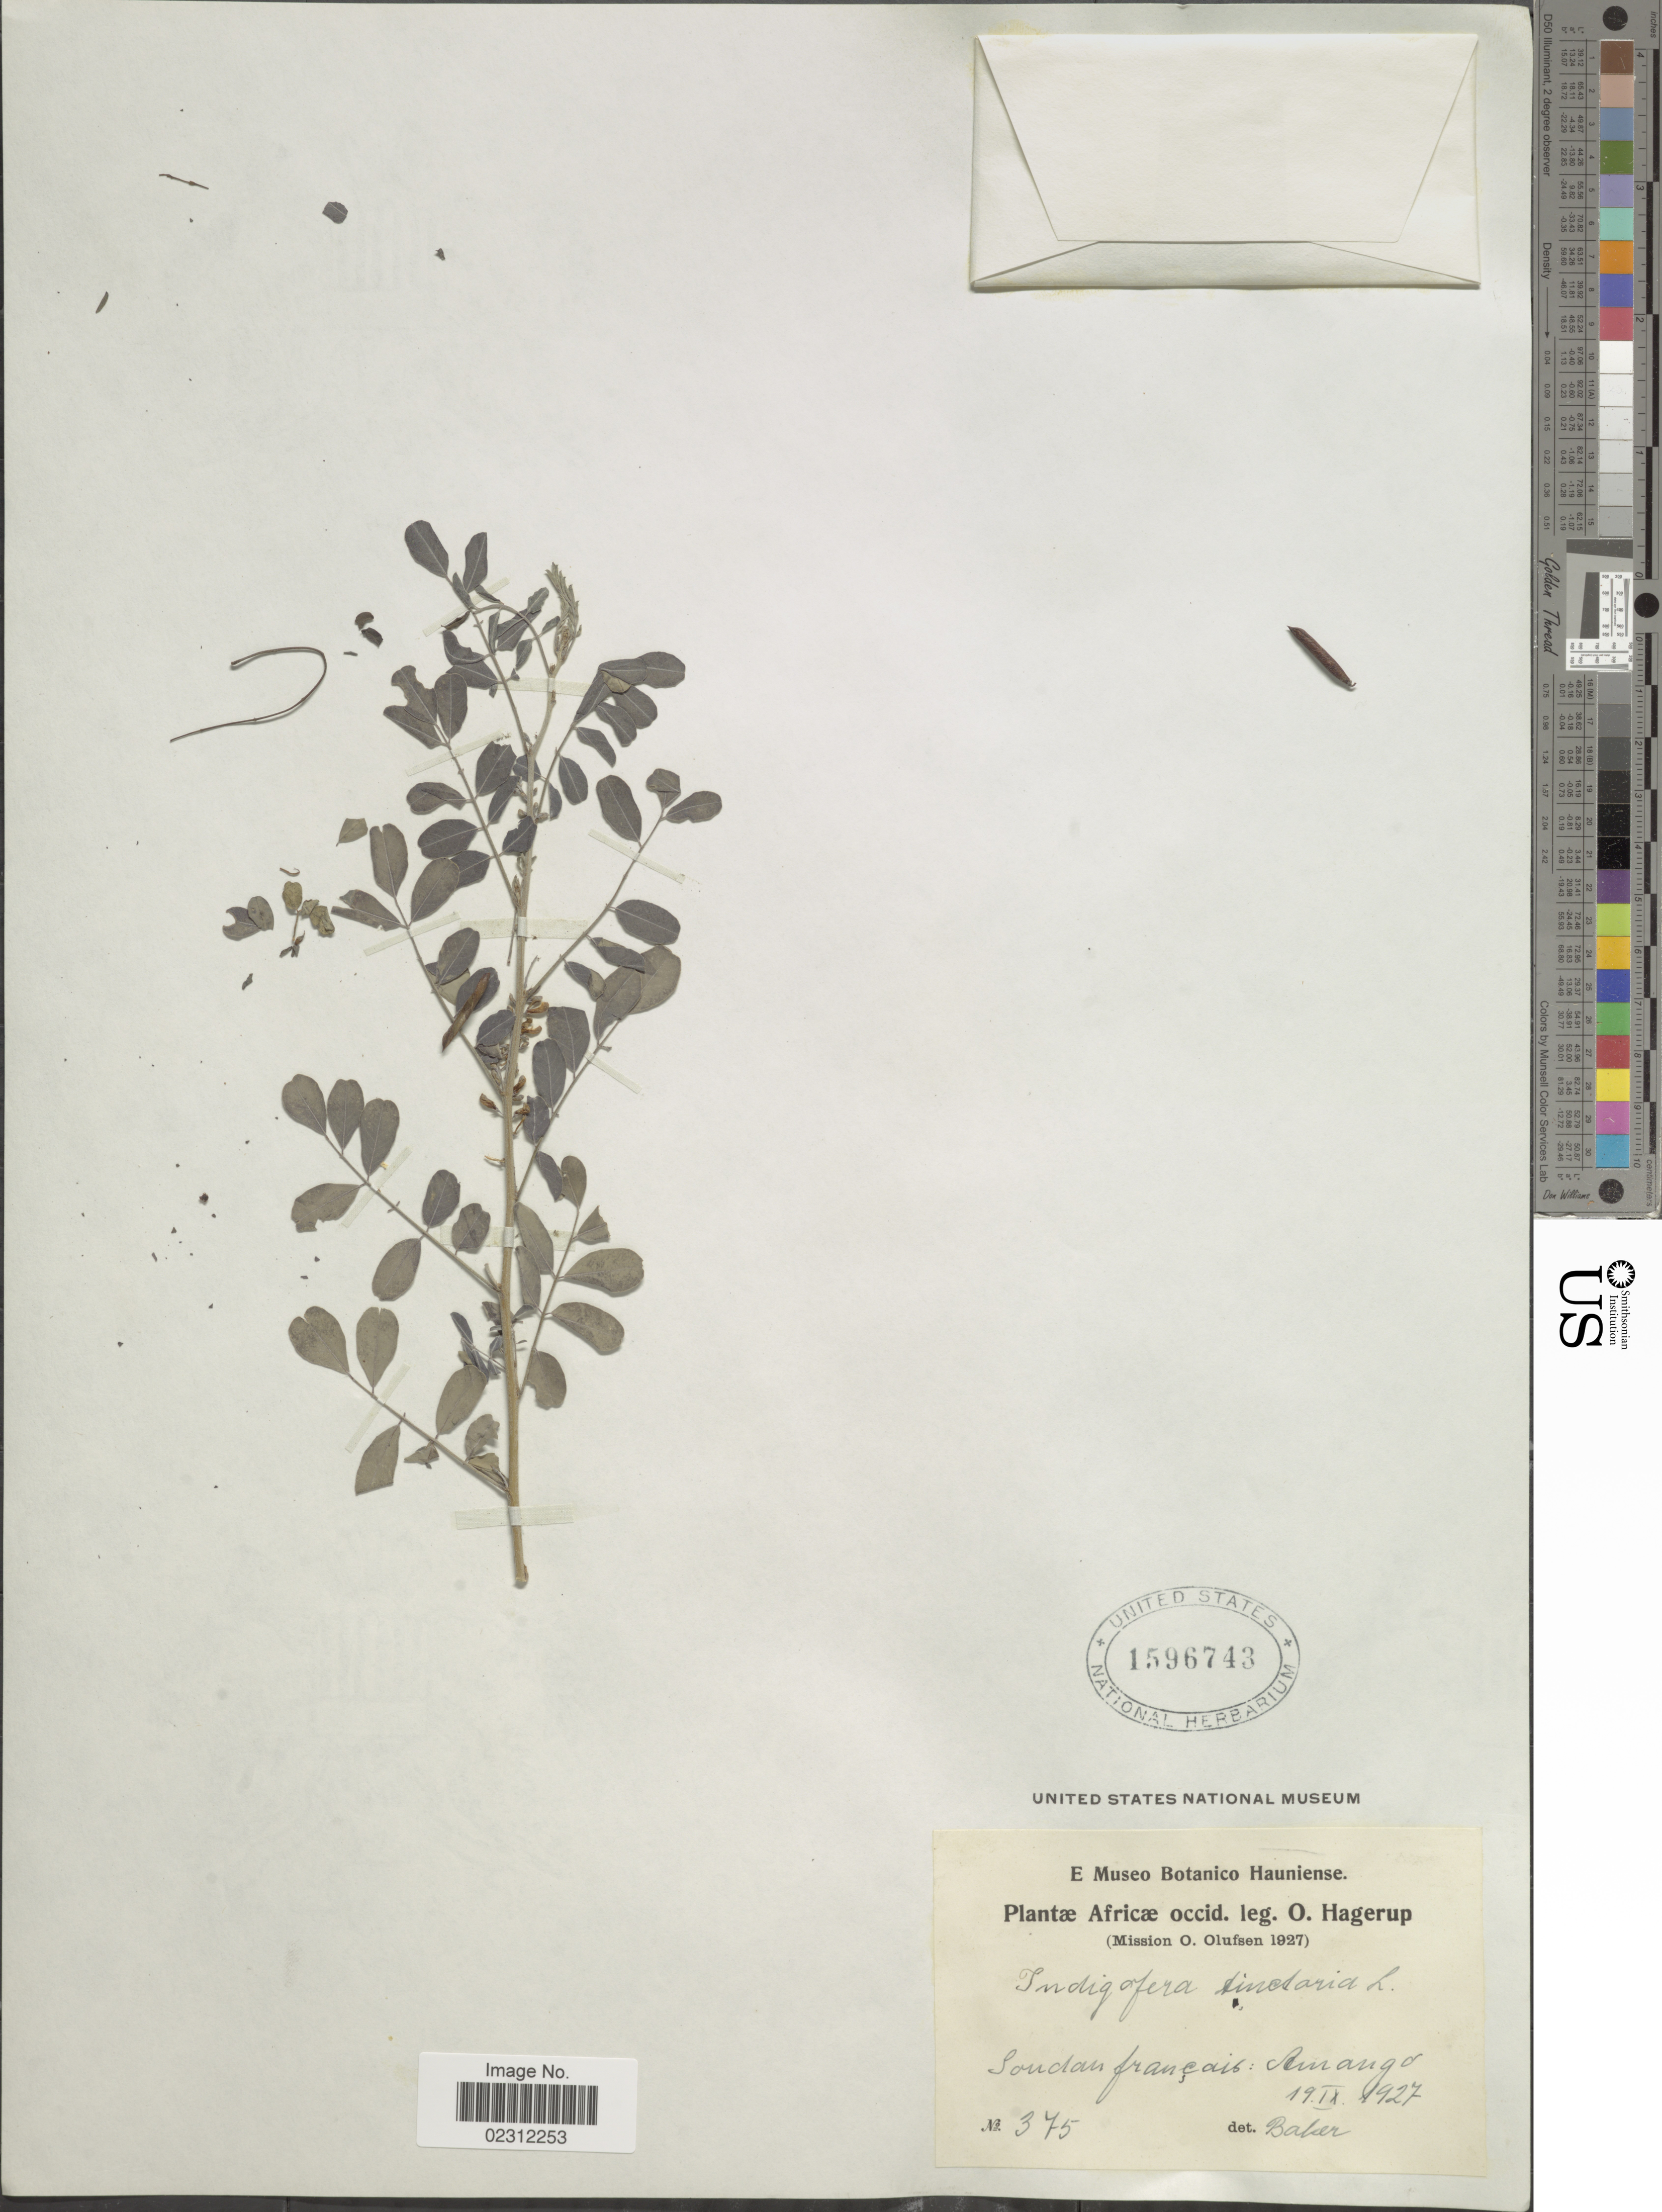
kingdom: Plantae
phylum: Tracheophyta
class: Magnoliopsida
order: Fabales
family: Fabaceae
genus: Indigofera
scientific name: Indigofera tinctoria sensu Naves non L.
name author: Naves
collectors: O. Hagerup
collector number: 375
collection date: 1927-09-19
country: Mali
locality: Soudan francais: Sinango [interpreted]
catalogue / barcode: US 1596743